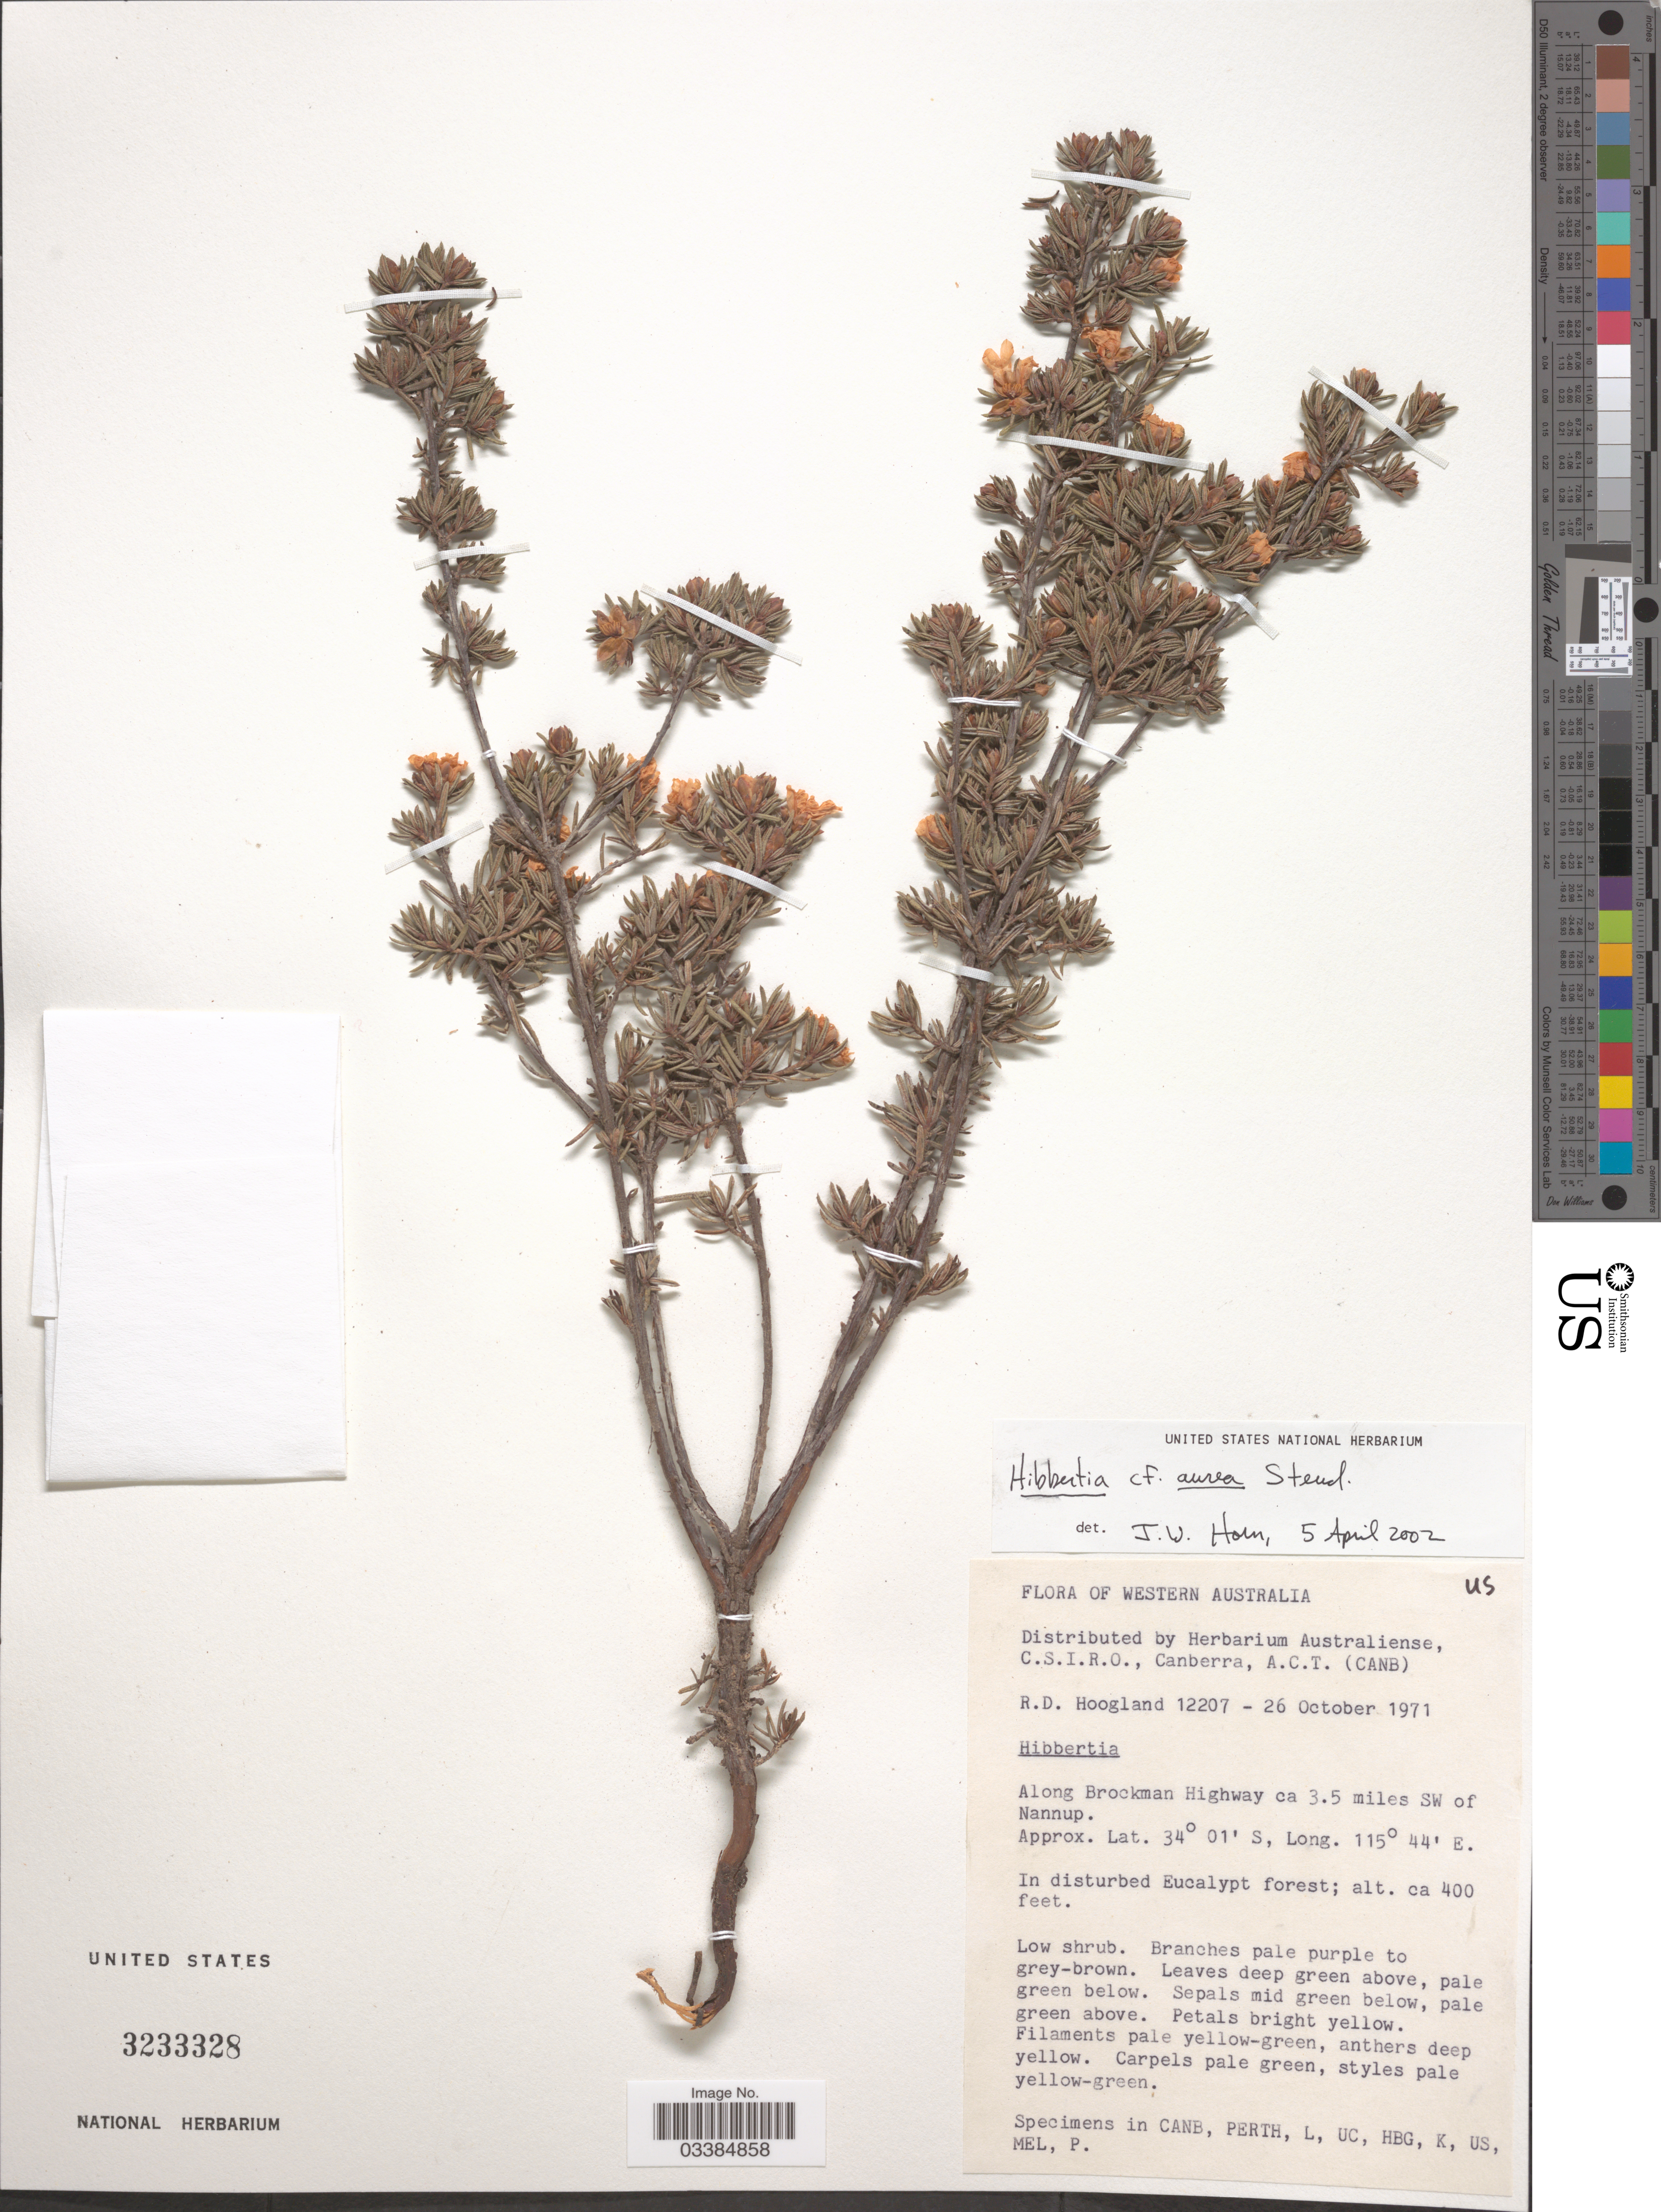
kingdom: Plantae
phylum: Tracheophyta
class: Magnoliopsida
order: Dilleniales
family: Dilleniaceae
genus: Hibbertia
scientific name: Hibbertia aurea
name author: Steud.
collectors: R. D. Hoogland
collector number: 12207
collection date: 1971-10-26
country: Australia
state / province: Western Australia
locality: Along Brockman Highway ca 3.5 miles SW of Nannup.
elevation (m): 122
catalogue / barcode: US 3233328